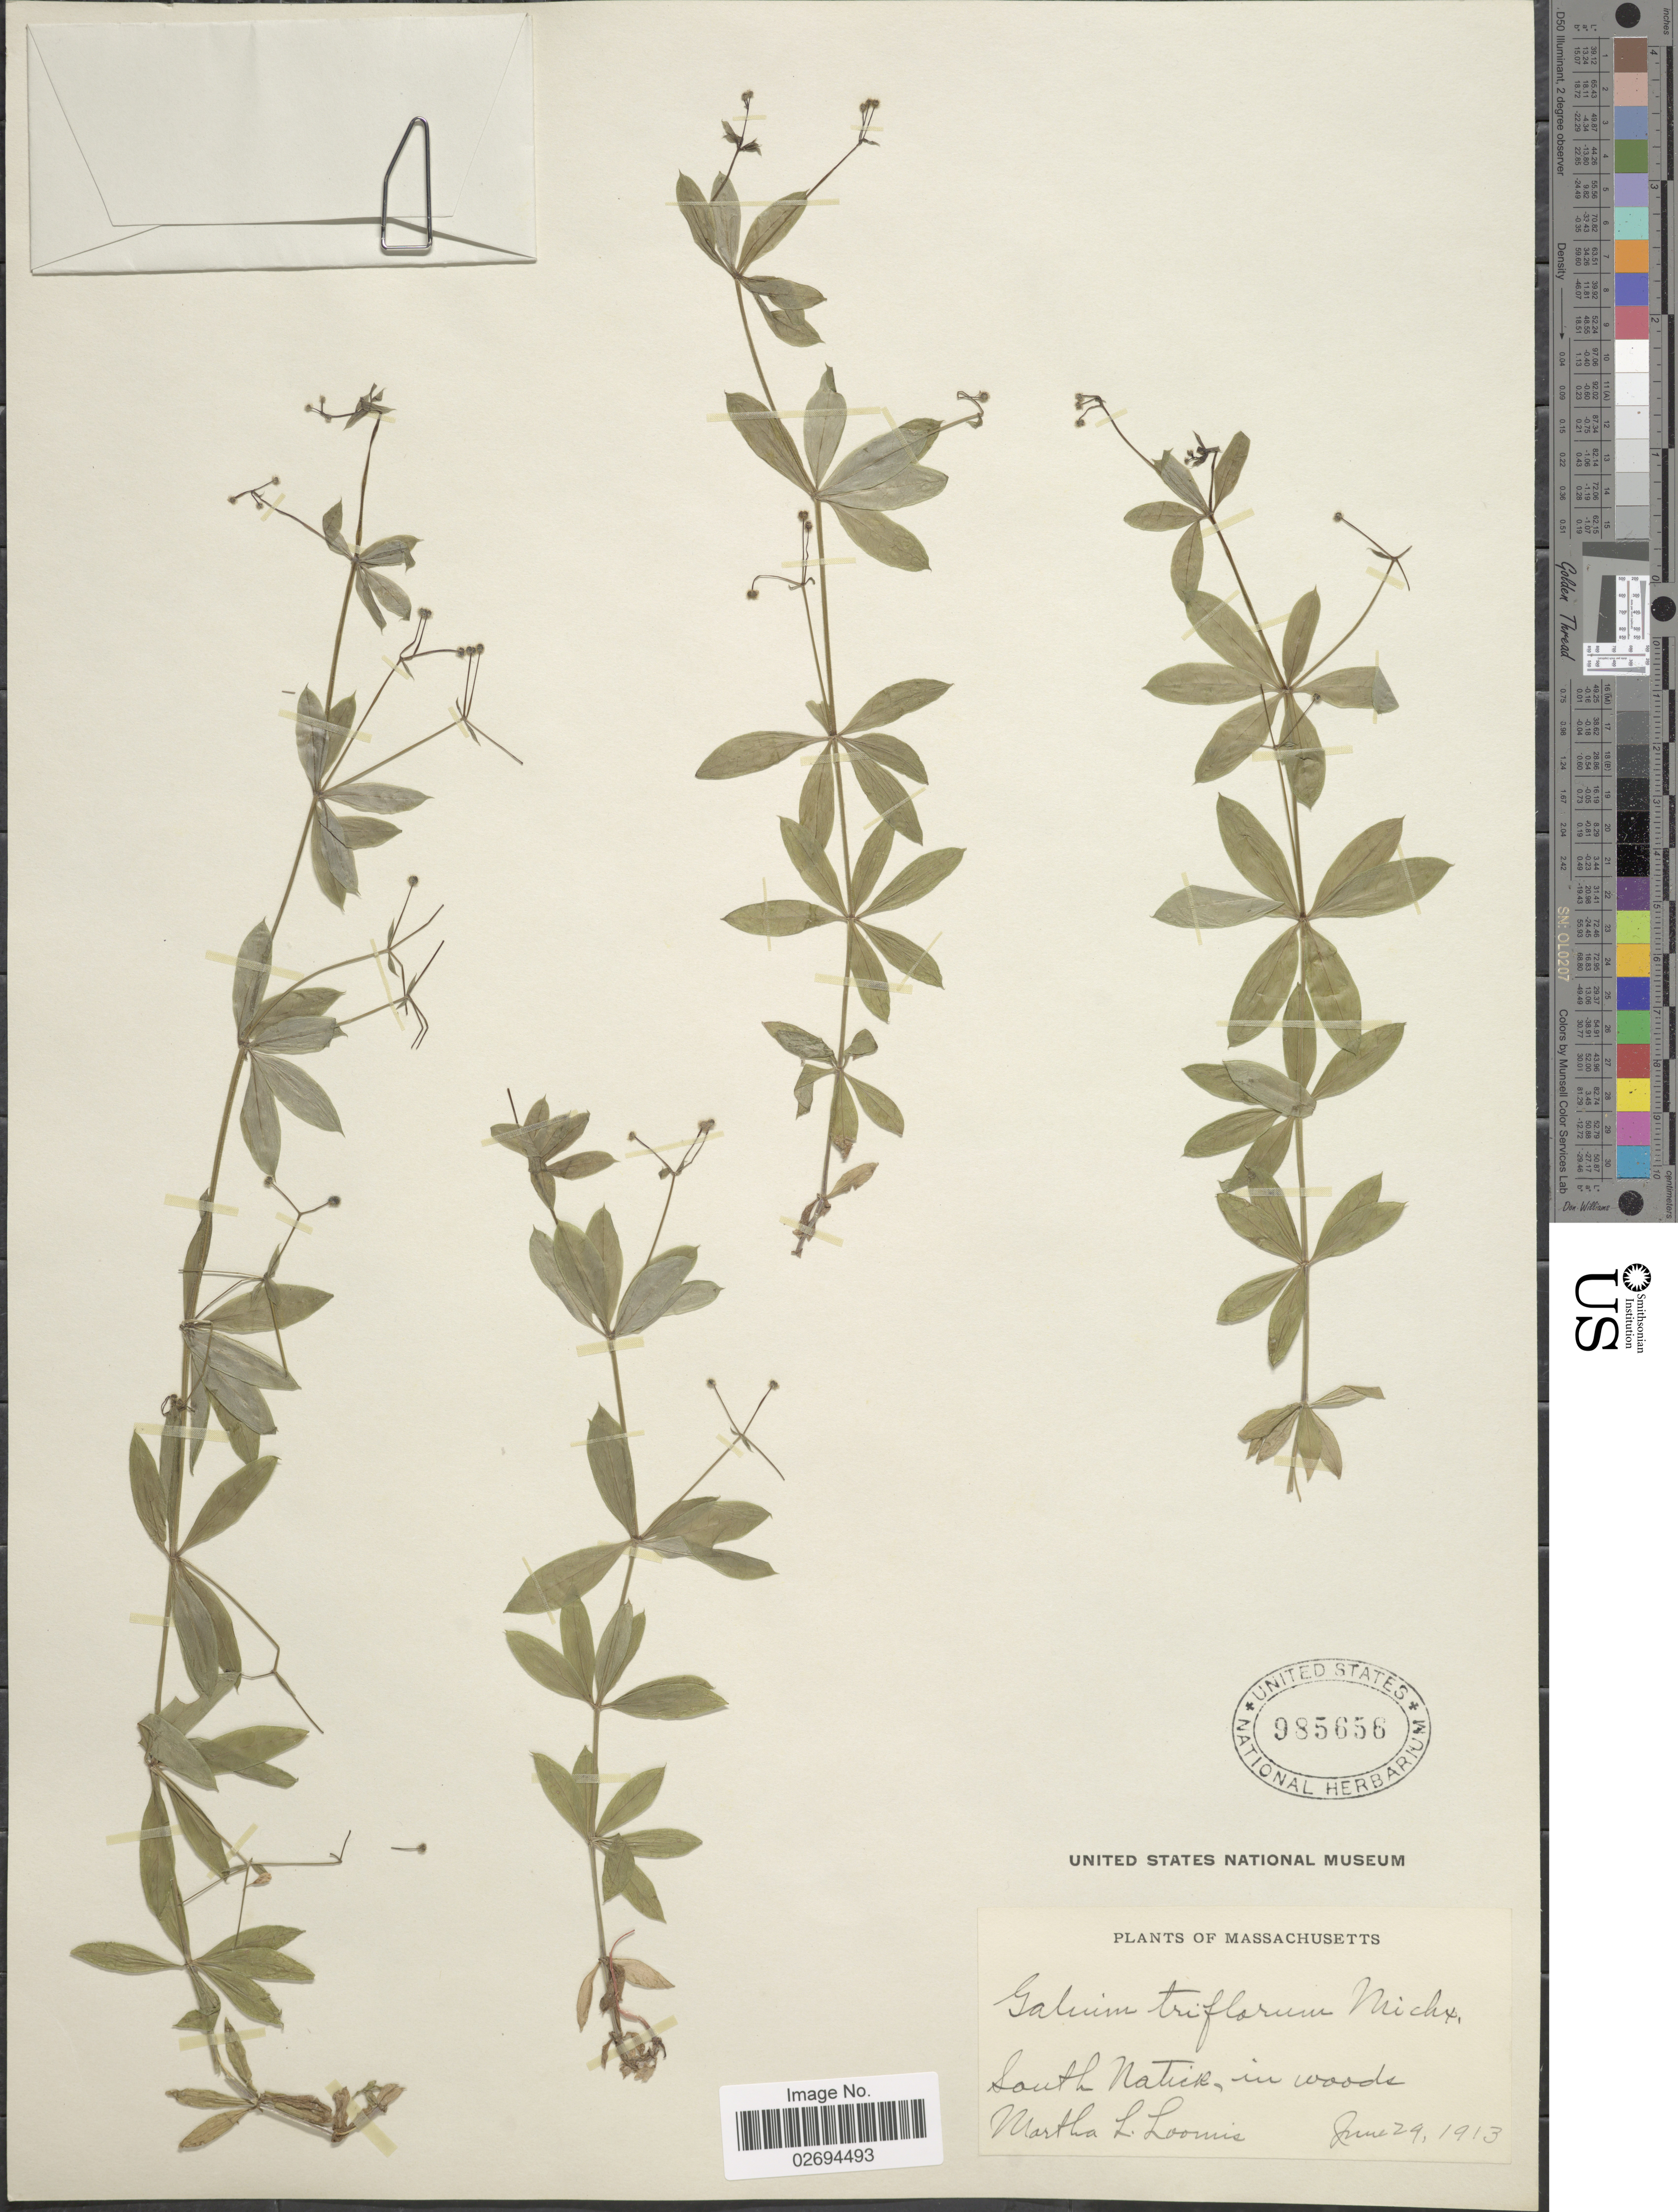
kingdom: Plantae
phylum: Tracheophyta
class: Magnoliopsida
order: Gentianales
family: Rubiaceae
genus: Galium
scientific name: Galium triflorum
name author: Michx.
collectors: M. L. Loomis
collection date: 1913-06-29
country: United States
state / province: Massachusetts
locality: South Natick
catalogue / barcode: US 985656